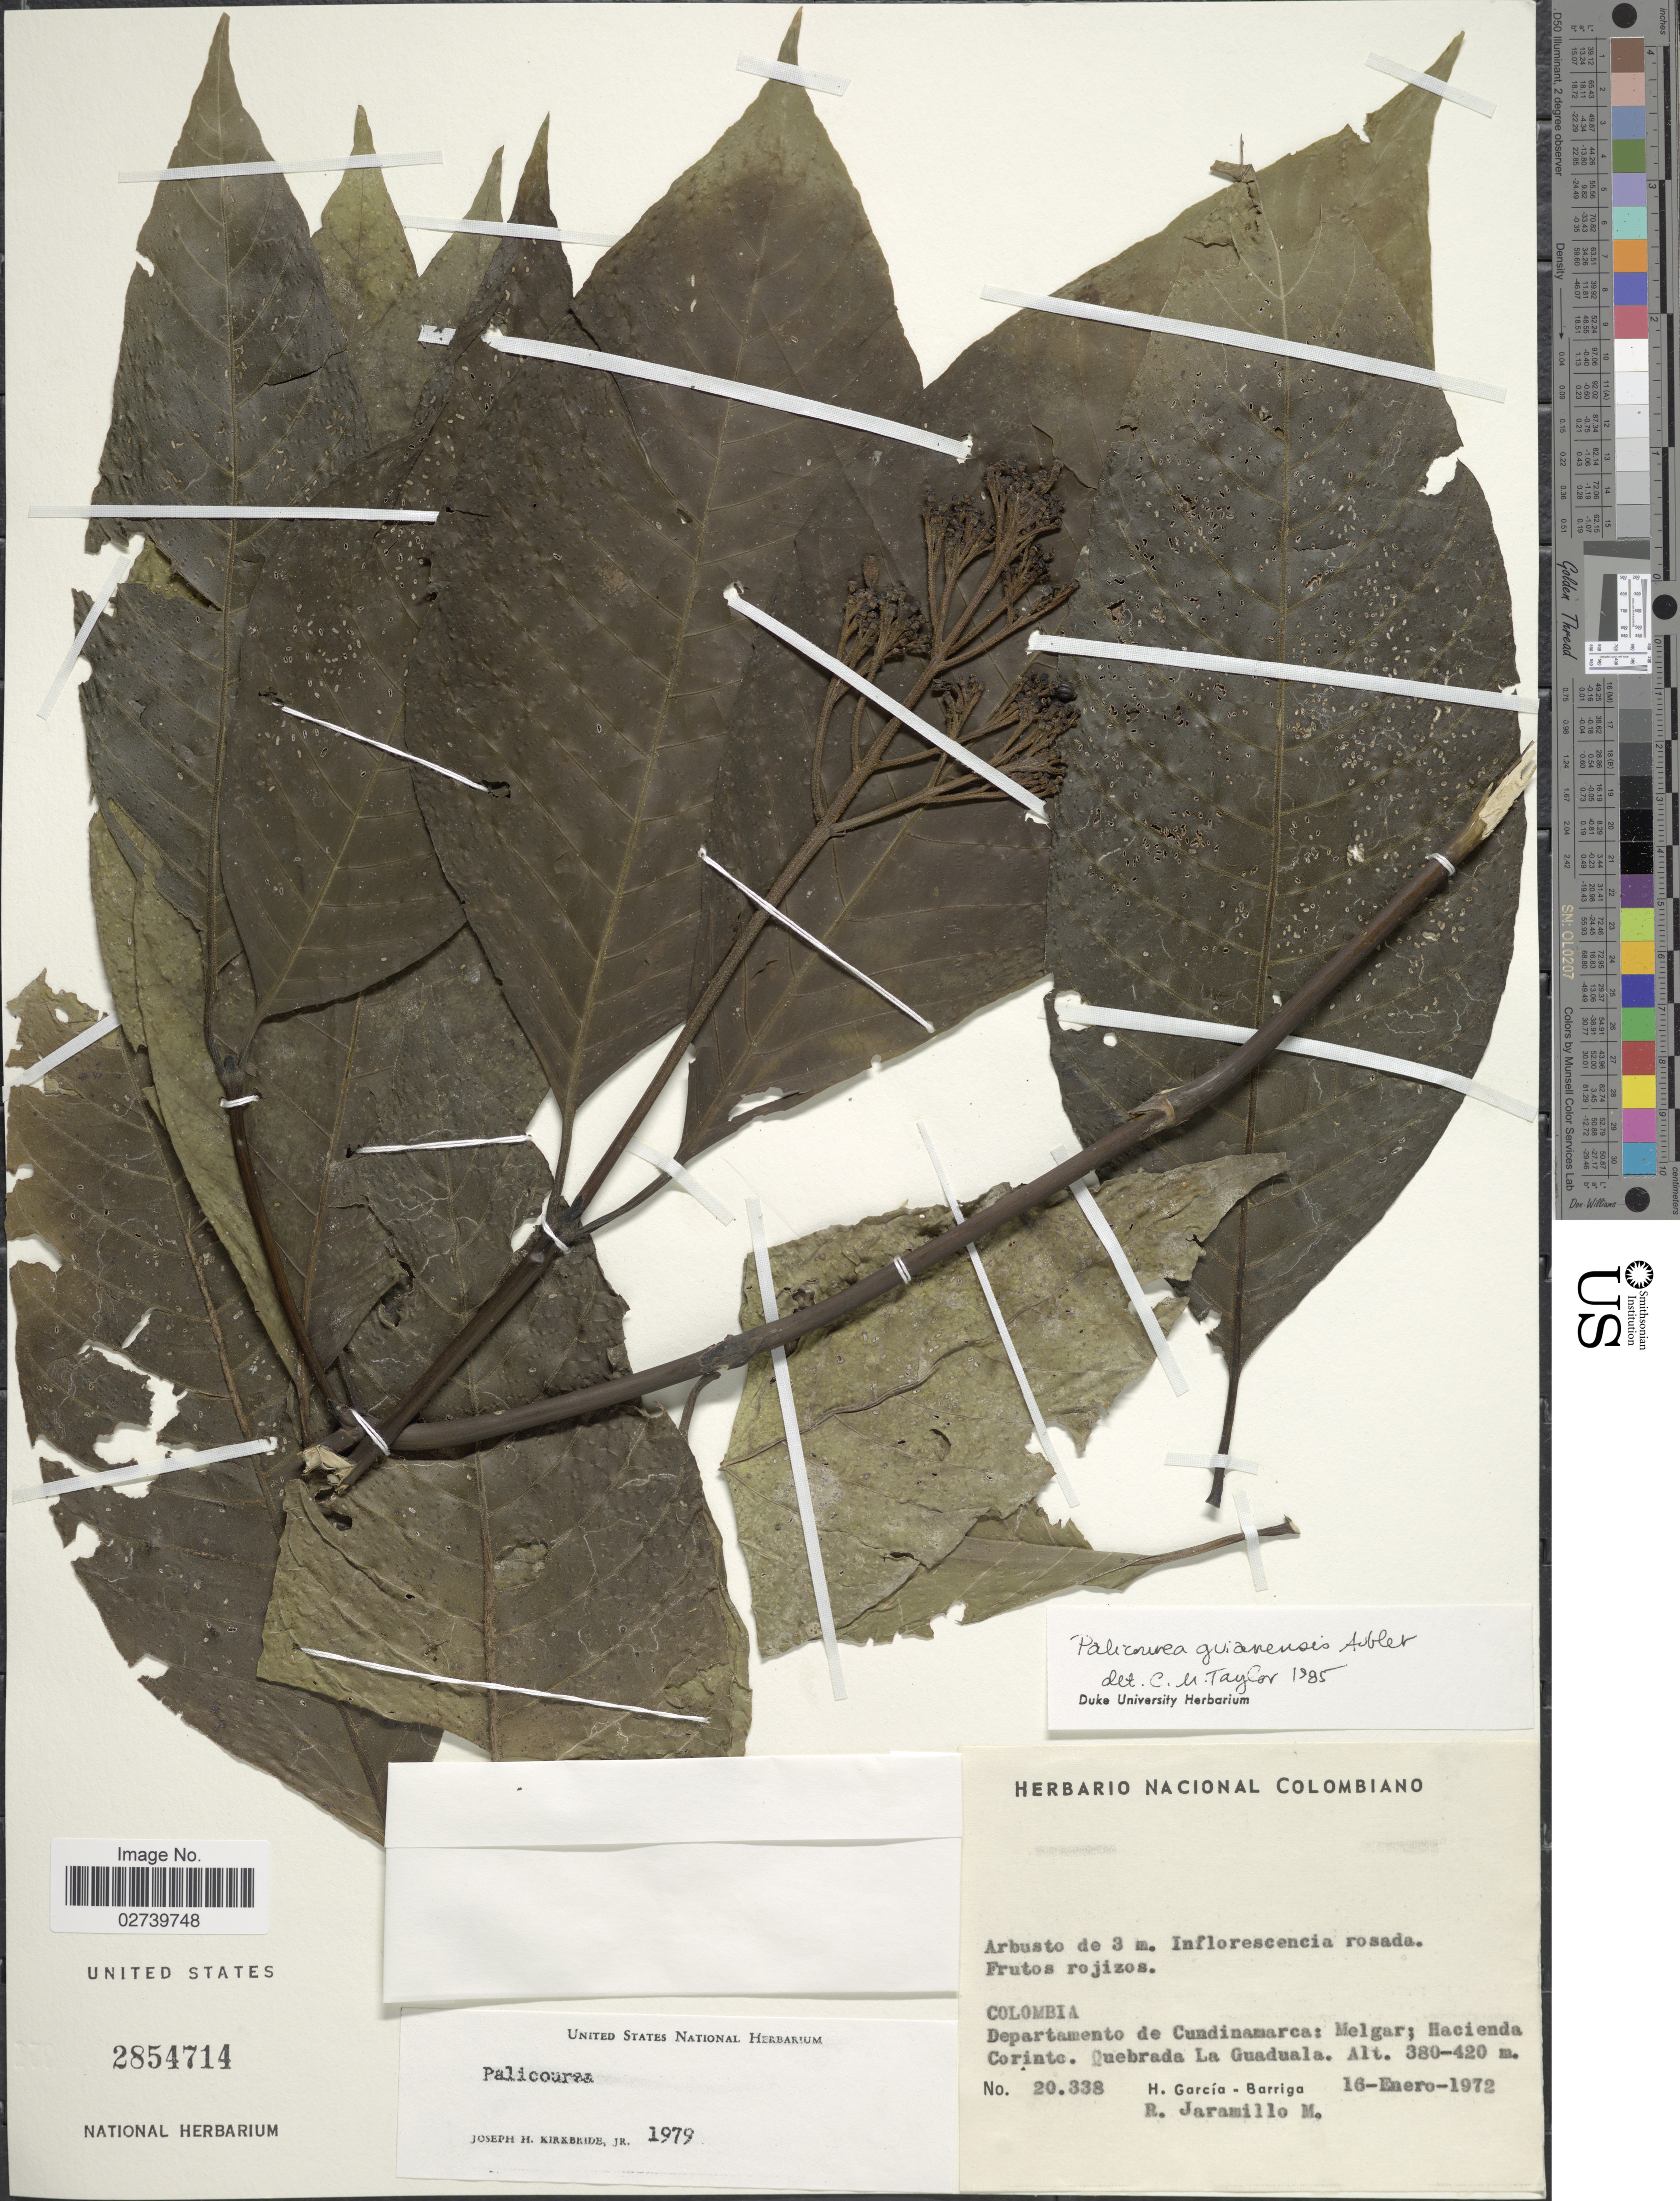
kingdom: Plantae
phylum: Tracheophyta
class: Magnoliopsida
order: Gentianales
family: Rubiaceae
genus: Palicourea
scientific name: Palicourea guianensis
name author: Aubl.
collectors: H. García Barriga & R. Jaramillo M.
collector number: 20338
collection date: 1972-01-16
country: Colombia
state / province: Cundinamarca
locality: Melgar; Hacienda Corinte. Quebrada La Guaduala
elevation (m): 380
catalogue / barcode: US 2854714